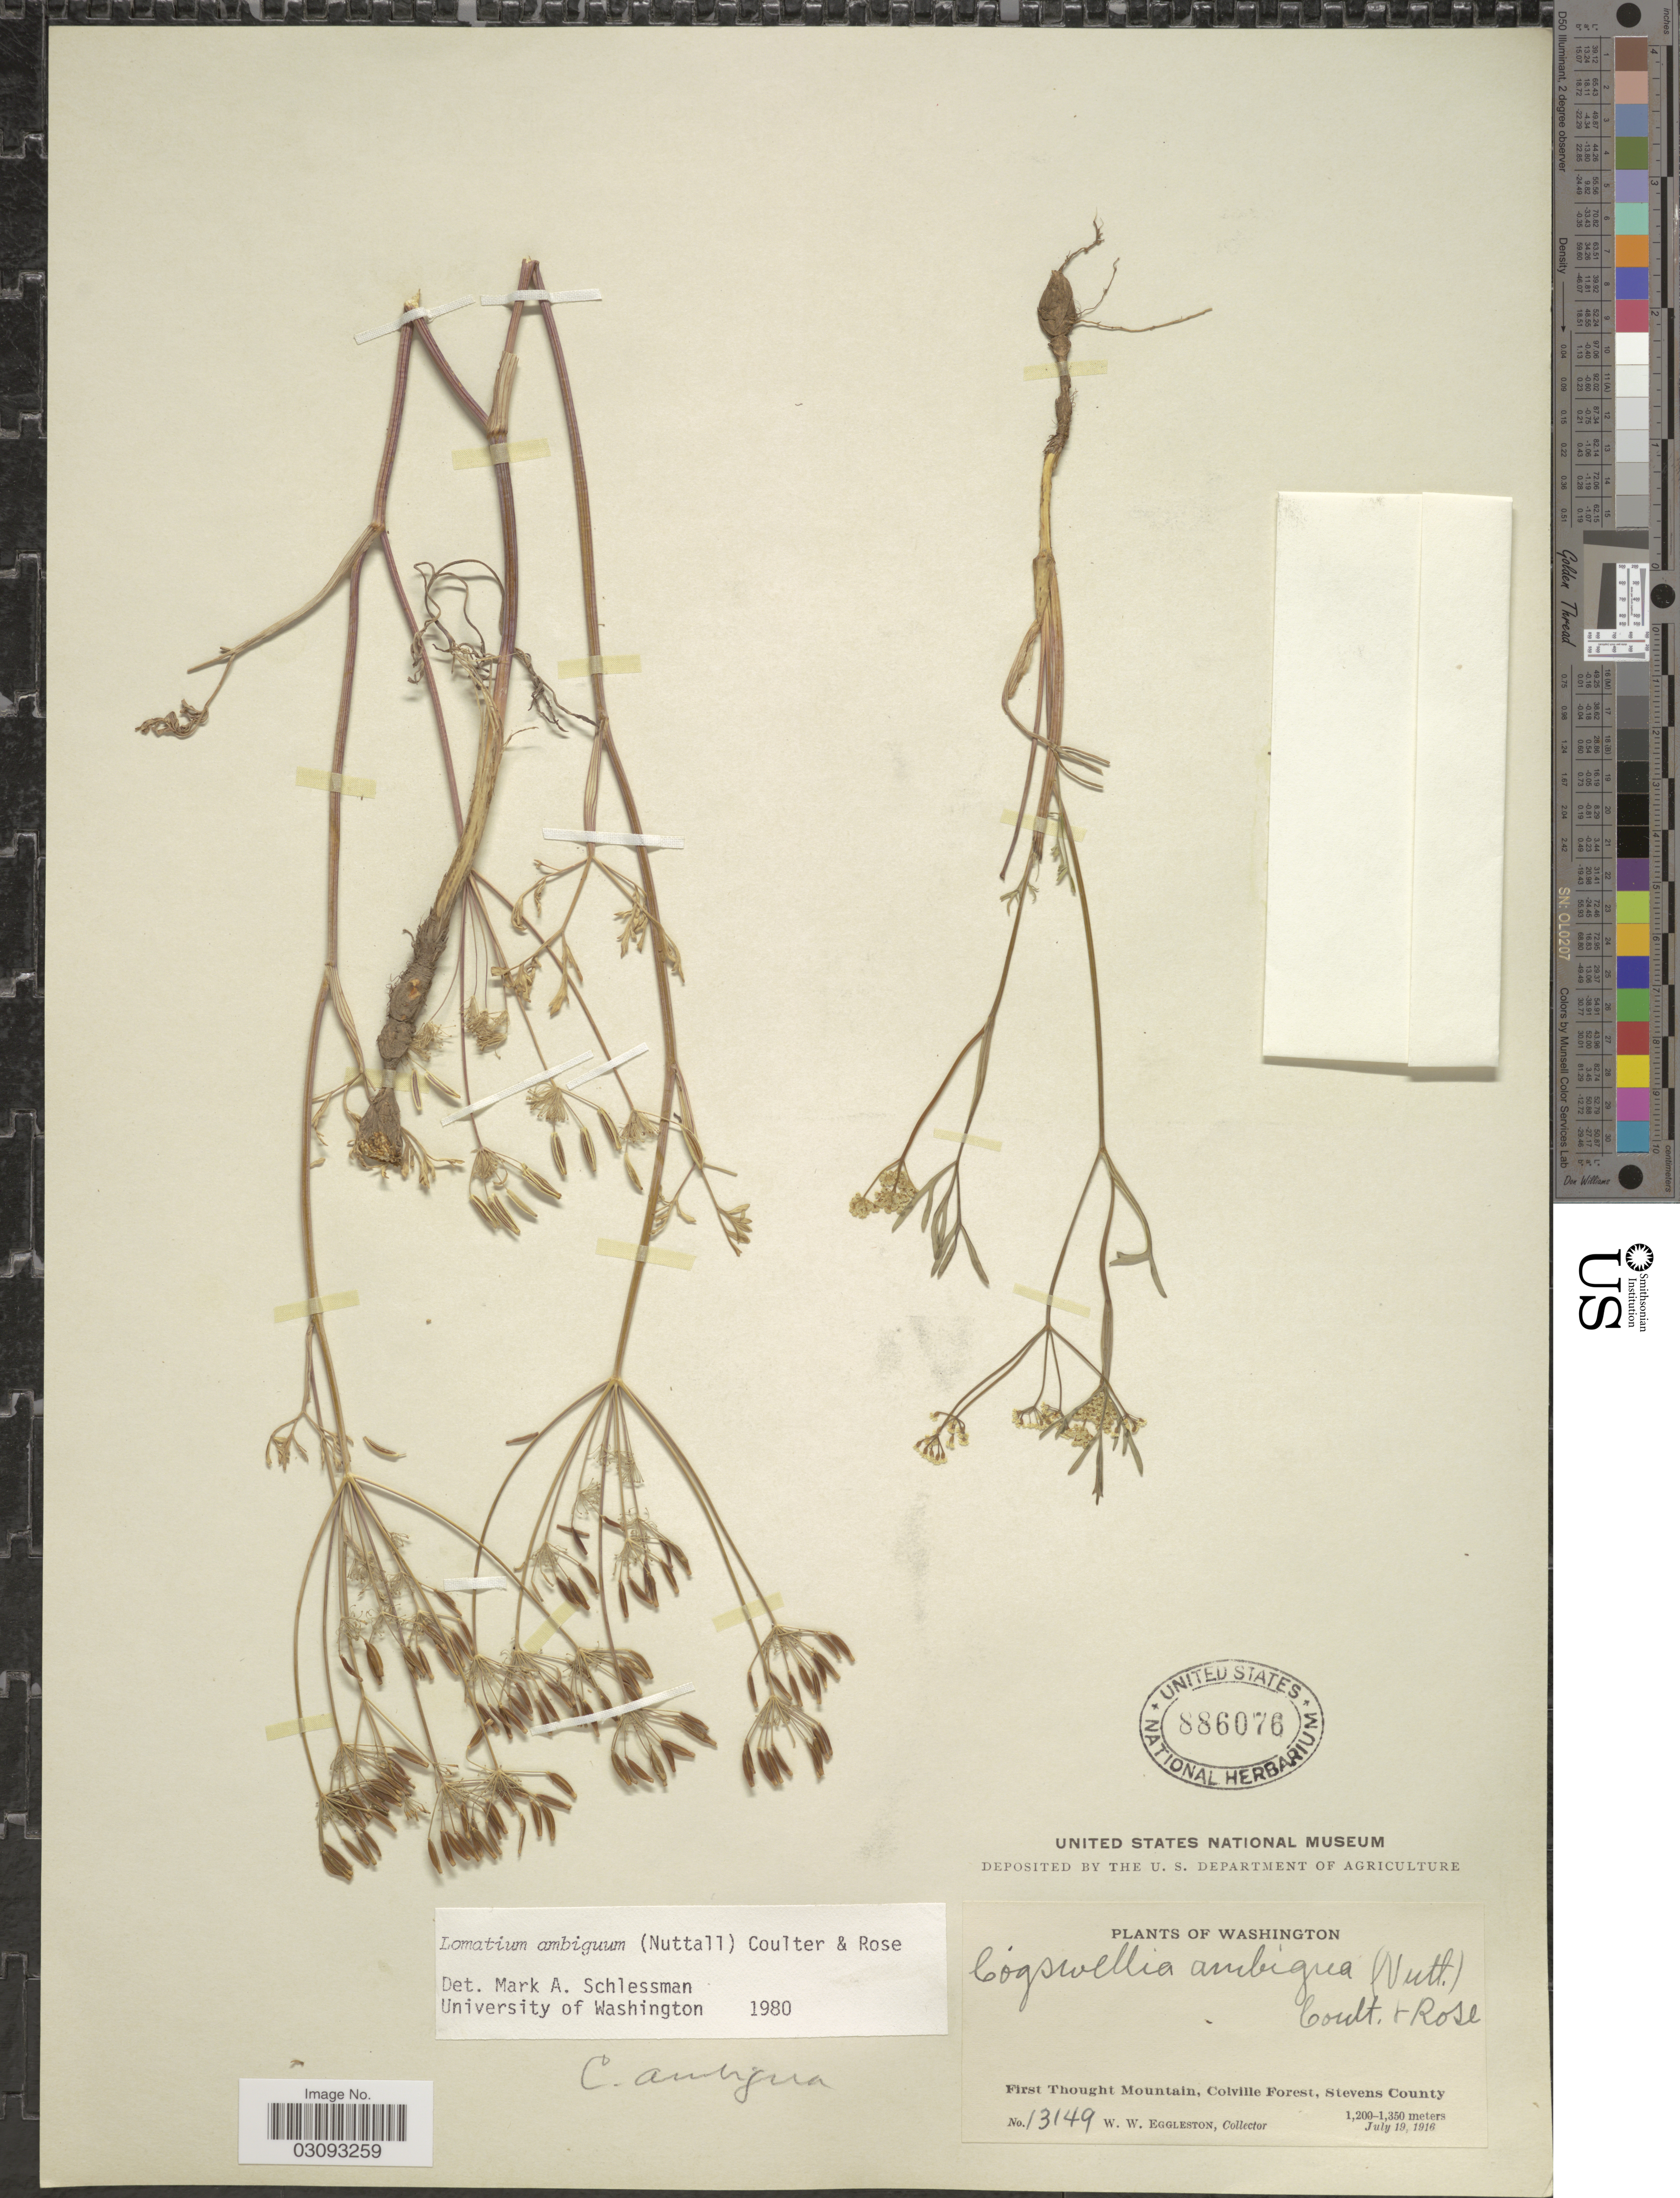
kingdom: Plantae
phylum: Tracheophyta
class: Magnoliopsida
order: Apiales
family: Apiaceae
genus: Lomatium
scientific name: Lomatium ambiguum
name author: (Nutt.) Coult. & Rose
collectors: W. W. Eggleston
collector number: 13149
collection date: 1916-07-19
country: United States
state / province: Washington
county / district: Stevens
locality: First Thought Mountain, Colville Forest, Stevens County.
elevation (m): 1200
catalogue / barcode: US 886076